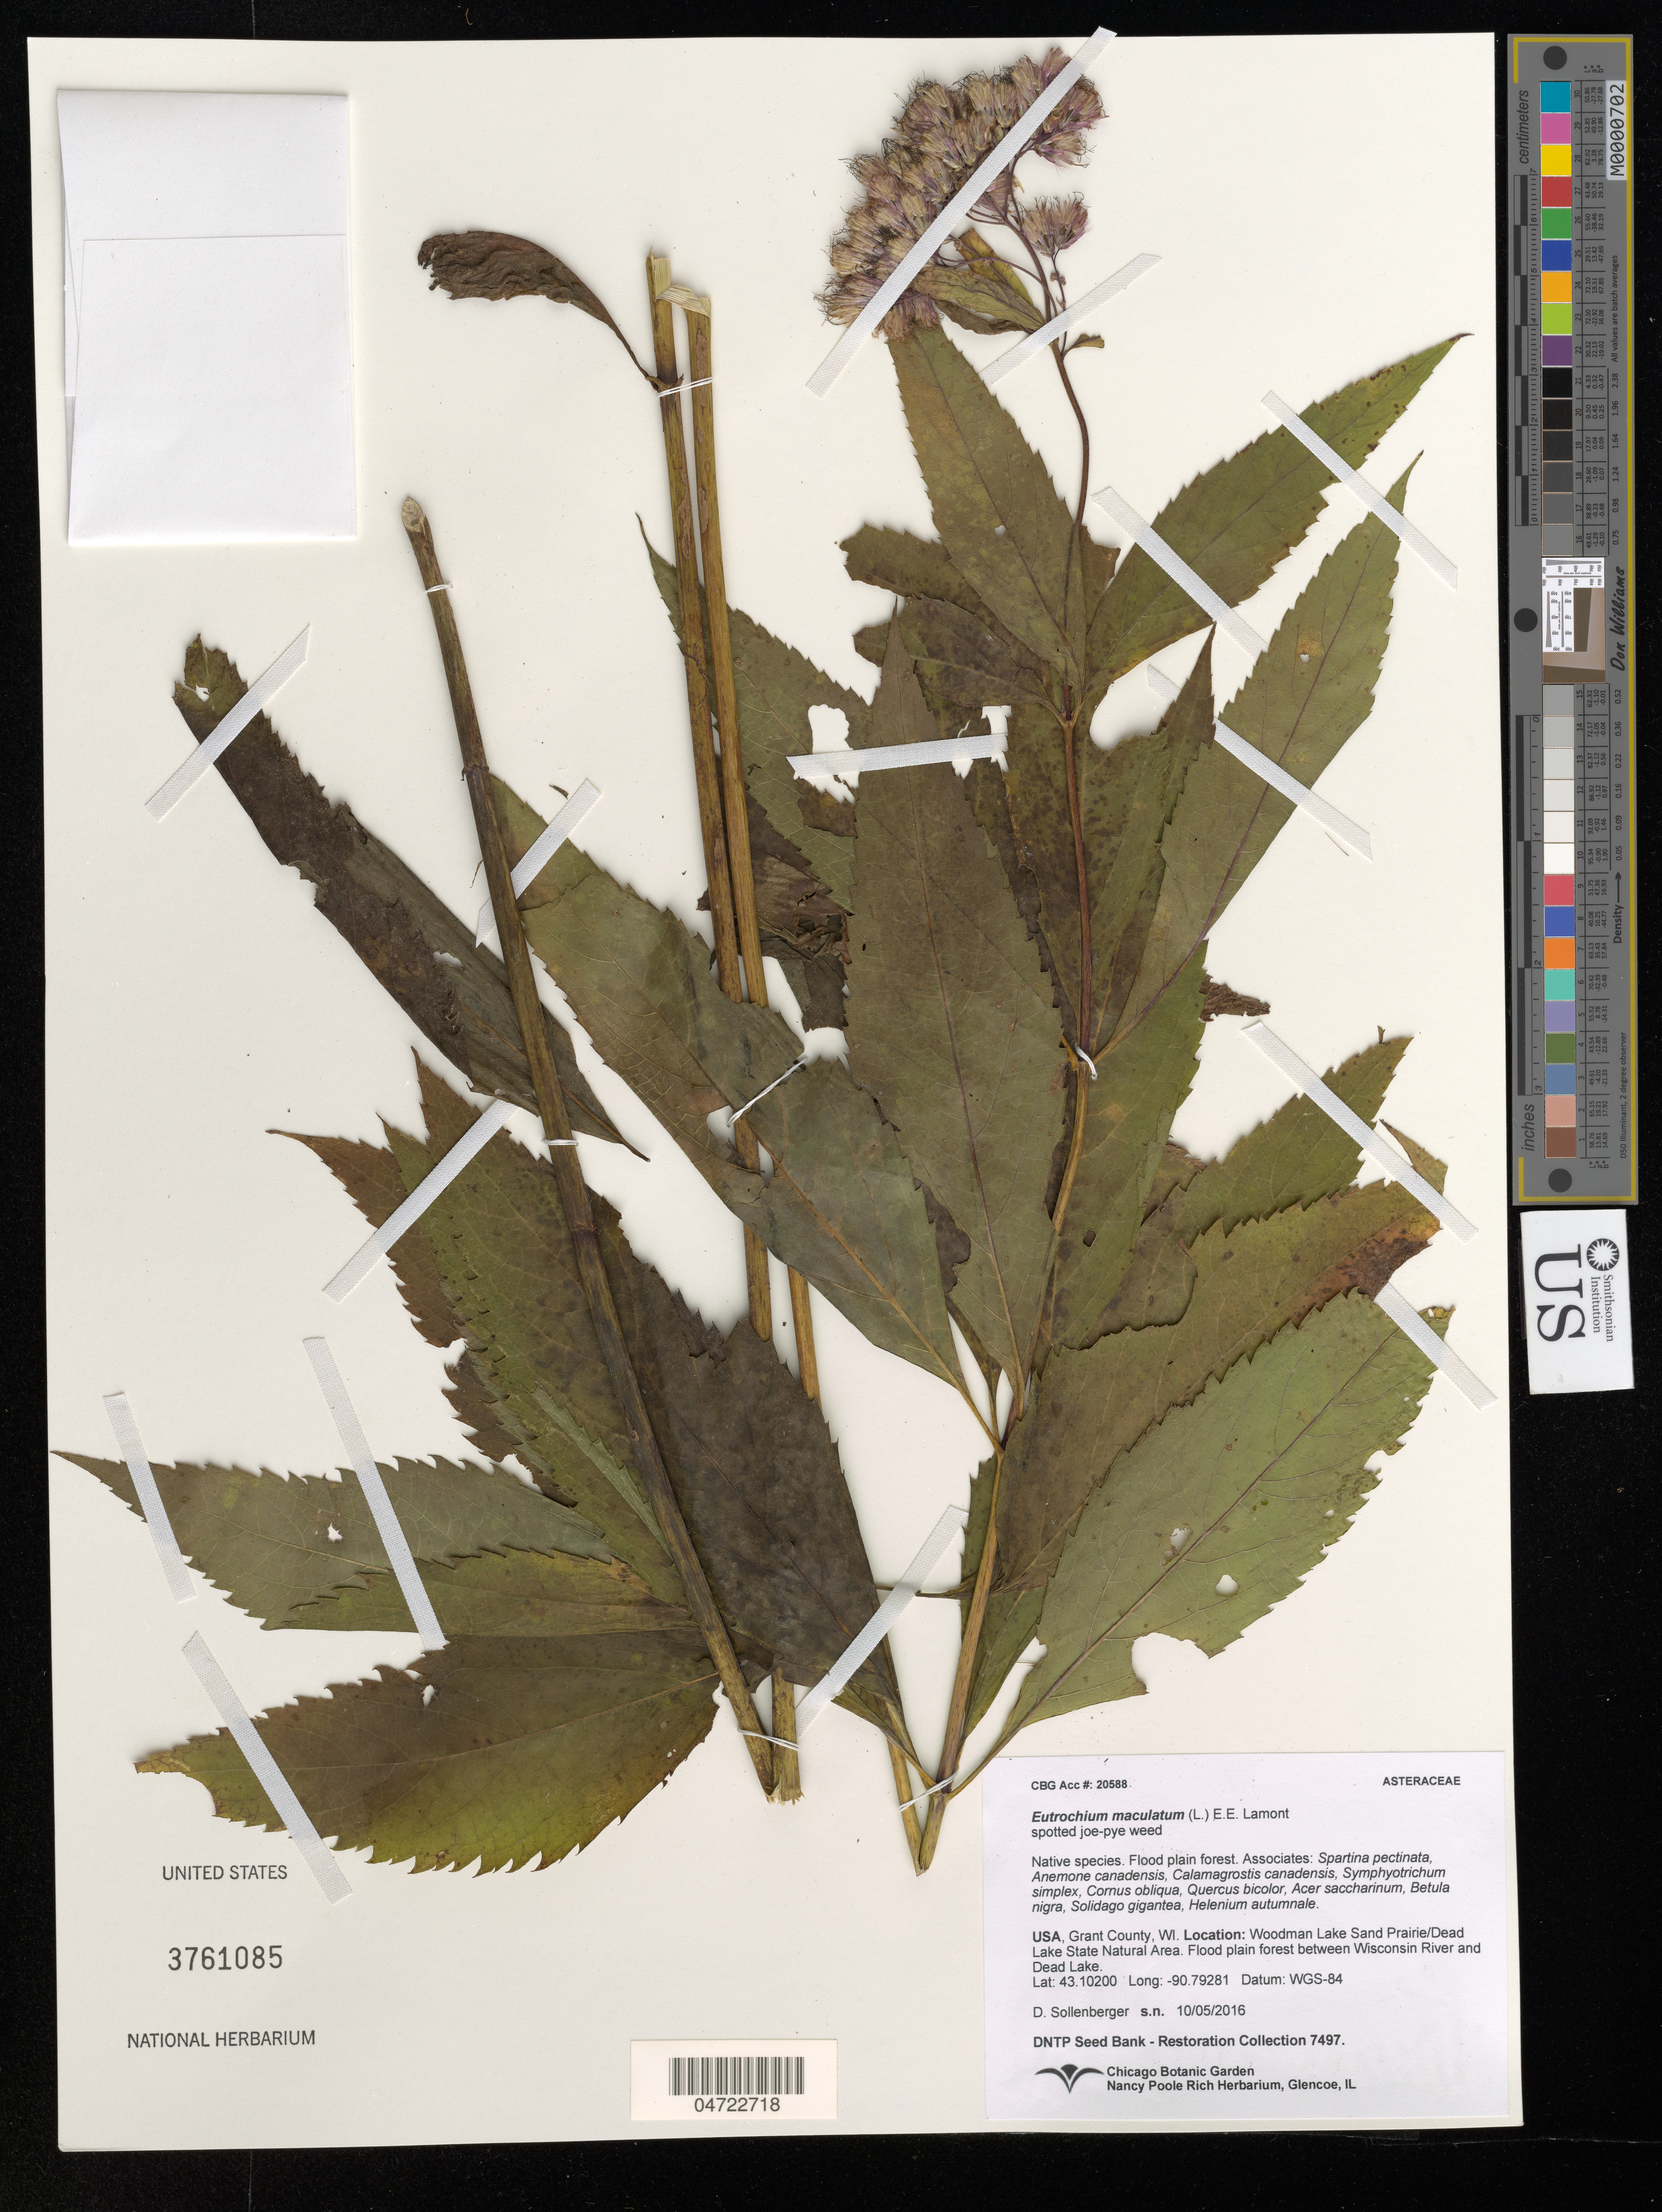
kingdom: Plantae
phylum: Tracheophyta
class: Magnoliopsida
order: Asterales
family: Asteraceae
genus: Eutrochium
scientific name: Eutrochium maculatum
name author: (L.) E.E. Lamont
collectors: D. Sollenberger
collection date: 2016-10-05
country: United States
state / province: Wisconsin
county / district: Grant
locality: Grant County. Woodman Lake Sand Prairie/Dead Lake State Natural Area. Flood plain forest between Wisconsin River and Dead Lake.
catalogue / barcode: US 3761085